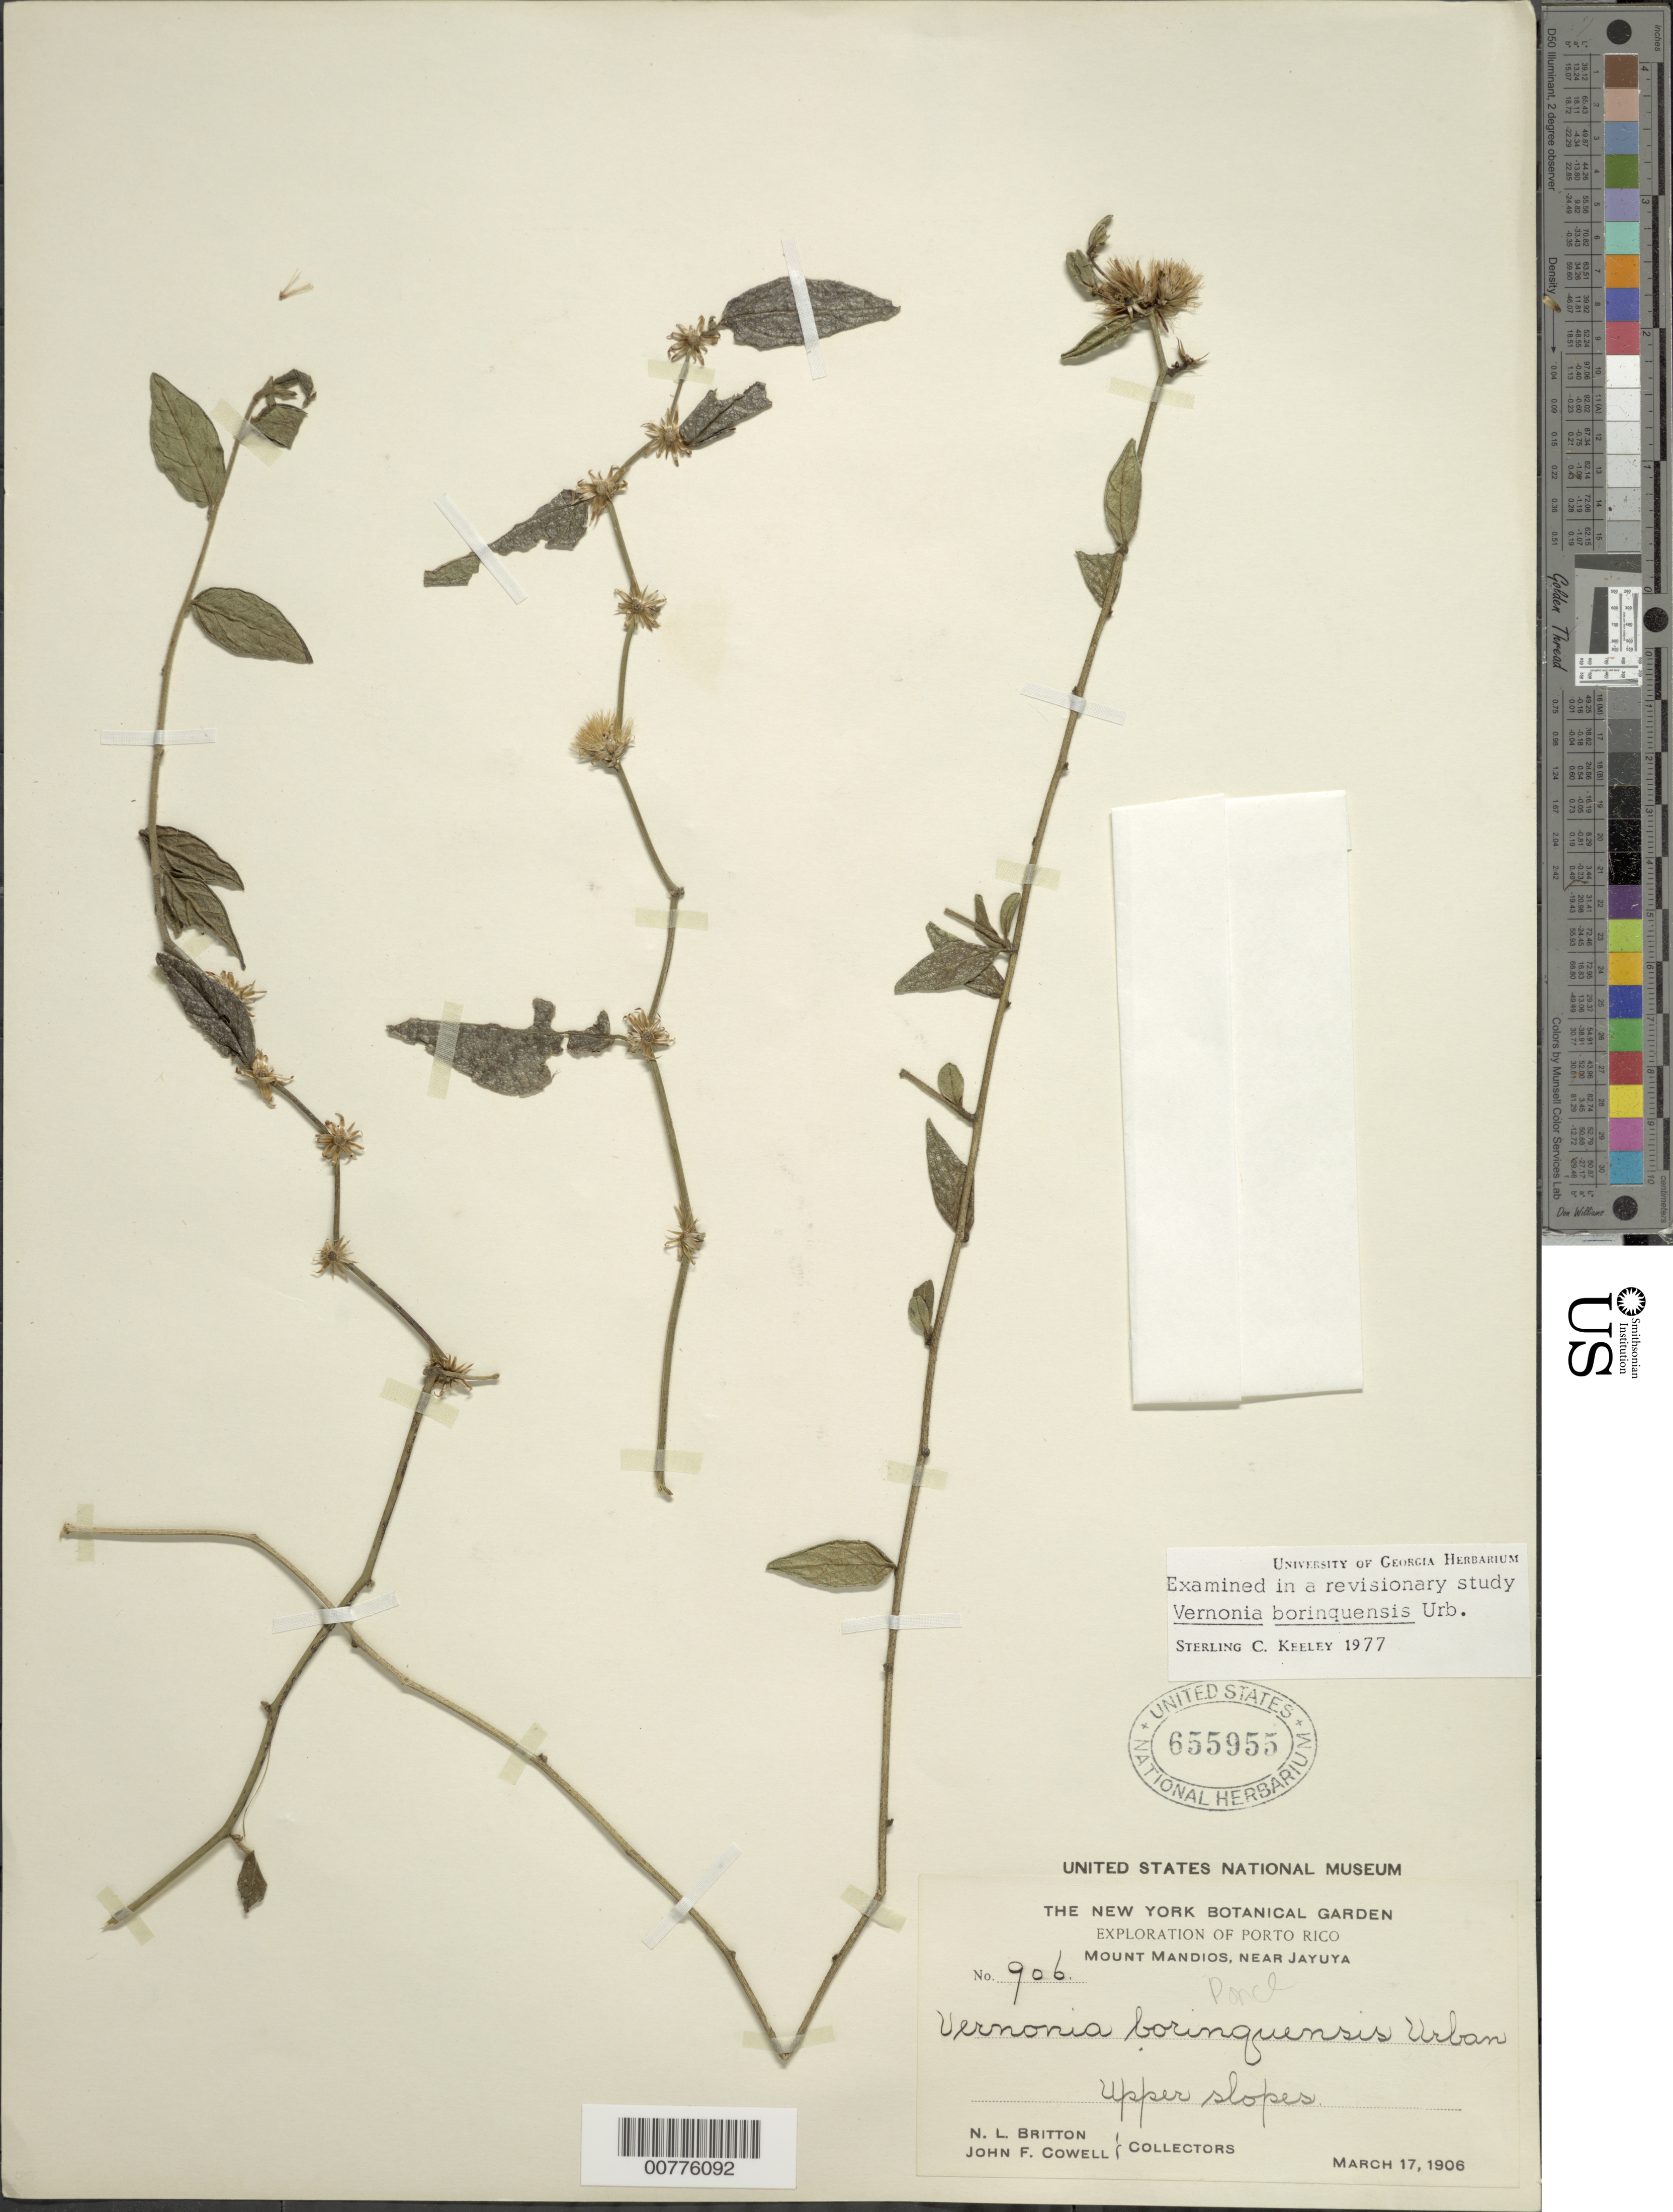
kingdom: Plantae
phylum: Tracheophyta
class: Magnoliopsida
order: Asterales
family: Asteraceae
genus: Lepidaploa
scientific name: Lepidaploa borinquensis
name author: (Urb.) H. Rob.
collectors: N. Britton & J. F. Cowell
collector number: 906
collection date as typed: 17 Mar 1906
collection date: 1906-03-17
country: Puerto Rico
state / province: Jayuya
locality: Mount Mandios, near Jayuya. Uppers slopes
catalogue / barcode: US 655955